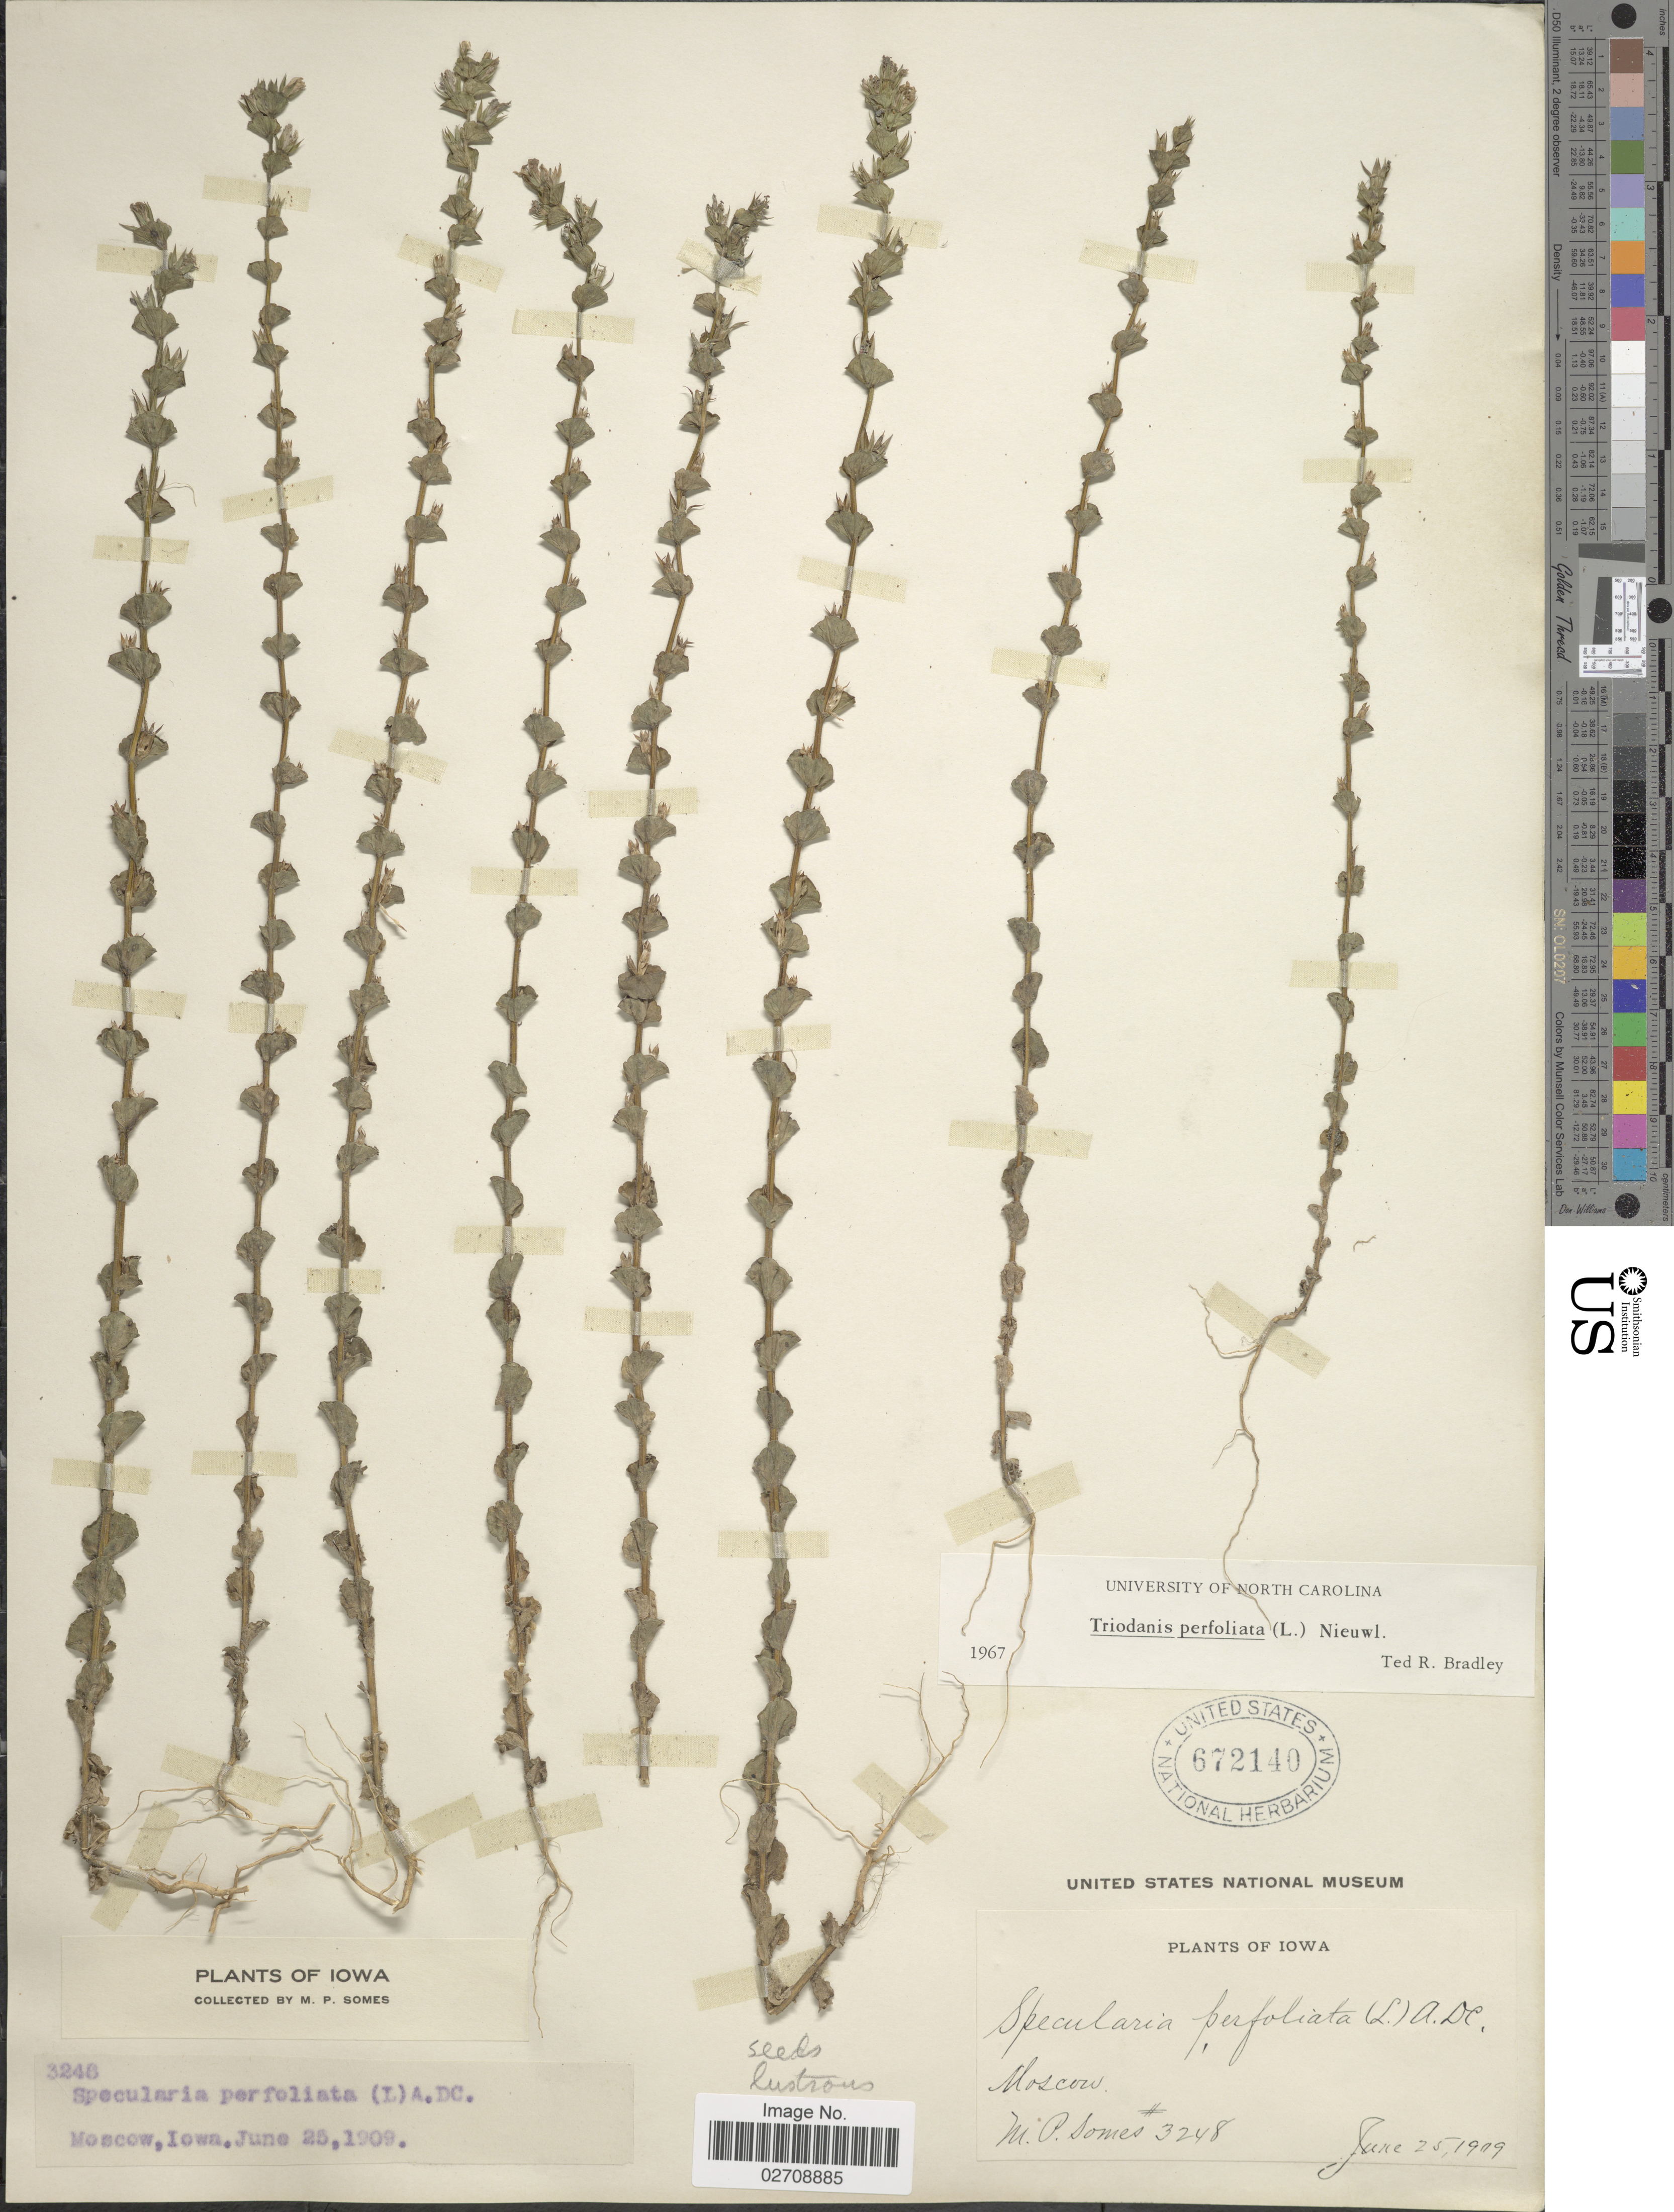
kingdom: Plantae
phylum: Tracheophyta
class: Magnoliopsida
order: Asterales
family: Campanulaceae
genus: Triodanis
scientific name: Triodanis perfoliata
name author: (L.) Nieuwl.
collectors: M. Somes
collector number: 3248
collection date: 1909-06-25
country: United States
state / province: Iowa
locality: Moscow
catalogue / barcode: US 672140